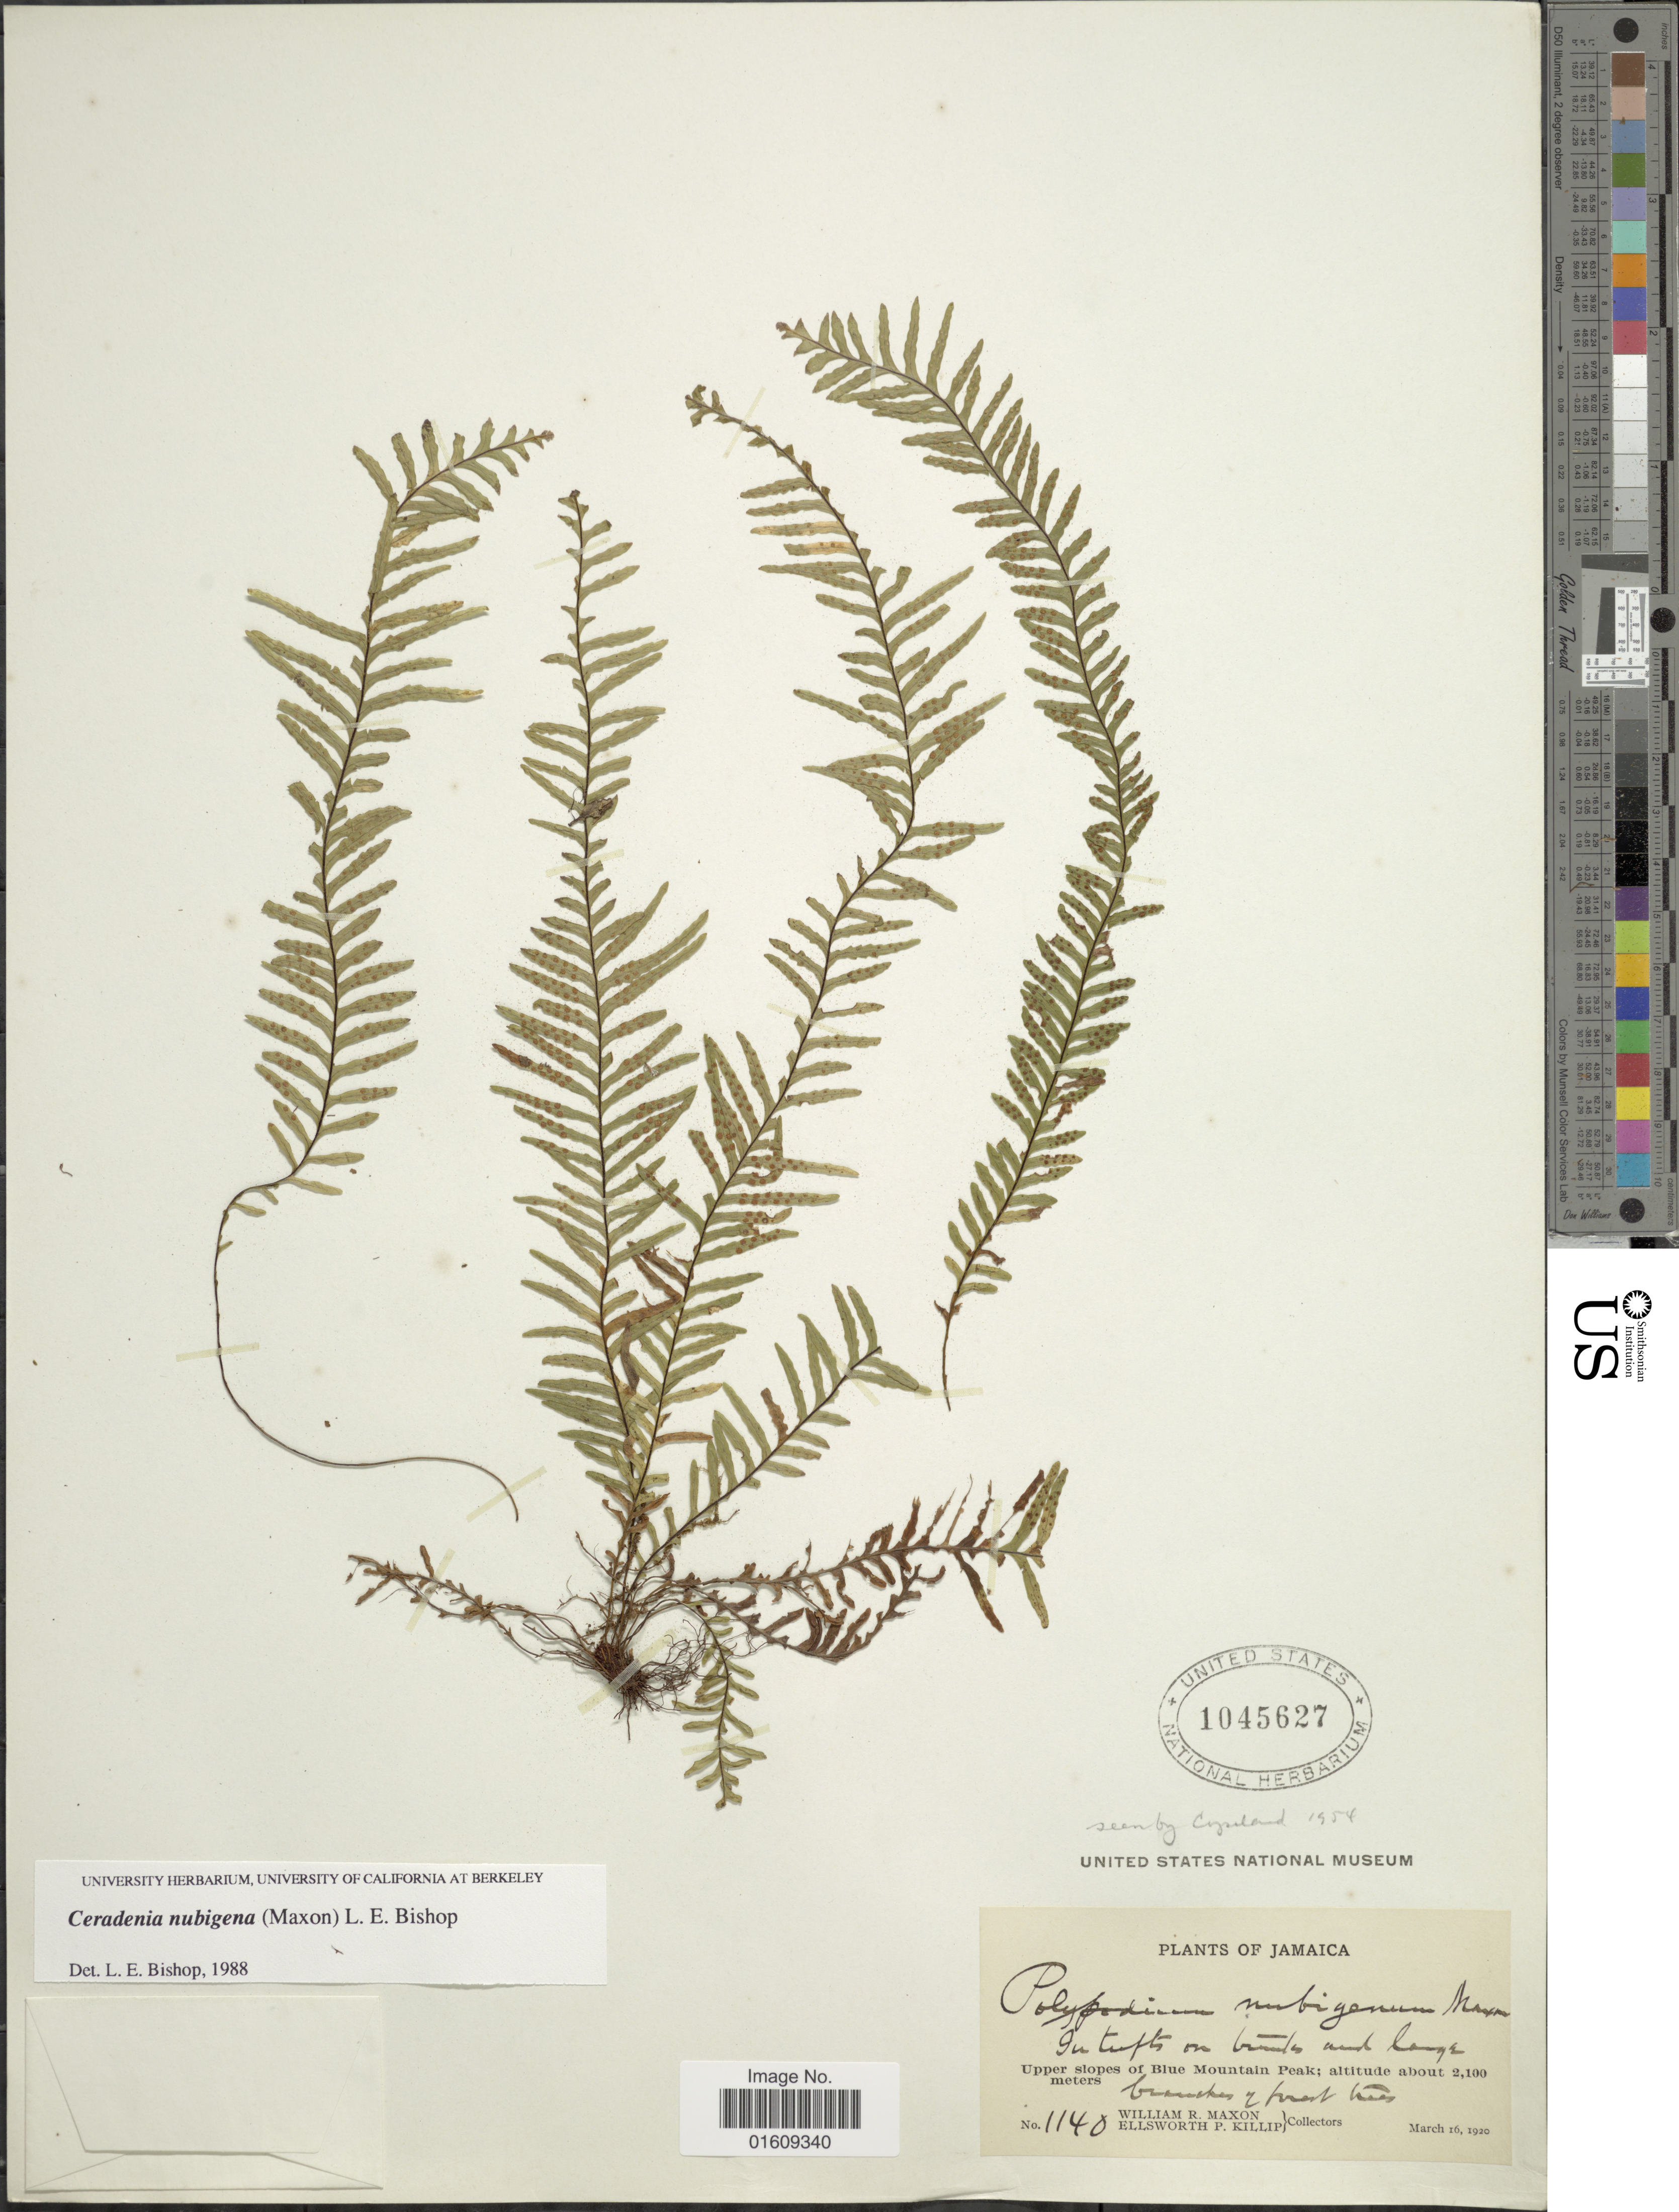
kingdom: Plantae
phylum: Tracheophyta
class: Polypodiopsida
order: Polypodiales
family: Polypodiaceae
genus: Ceradenia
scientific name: Ceradenia nubigena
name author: (Maxon) L.E. Bishop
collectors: W. R. Maxon & E. P. Killip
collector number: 1140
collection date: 1920-03-16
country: Jamaica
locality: Jamaica, Upper slopes of Blue Mountain Peak.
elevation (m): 2100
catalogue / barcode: US 1045627